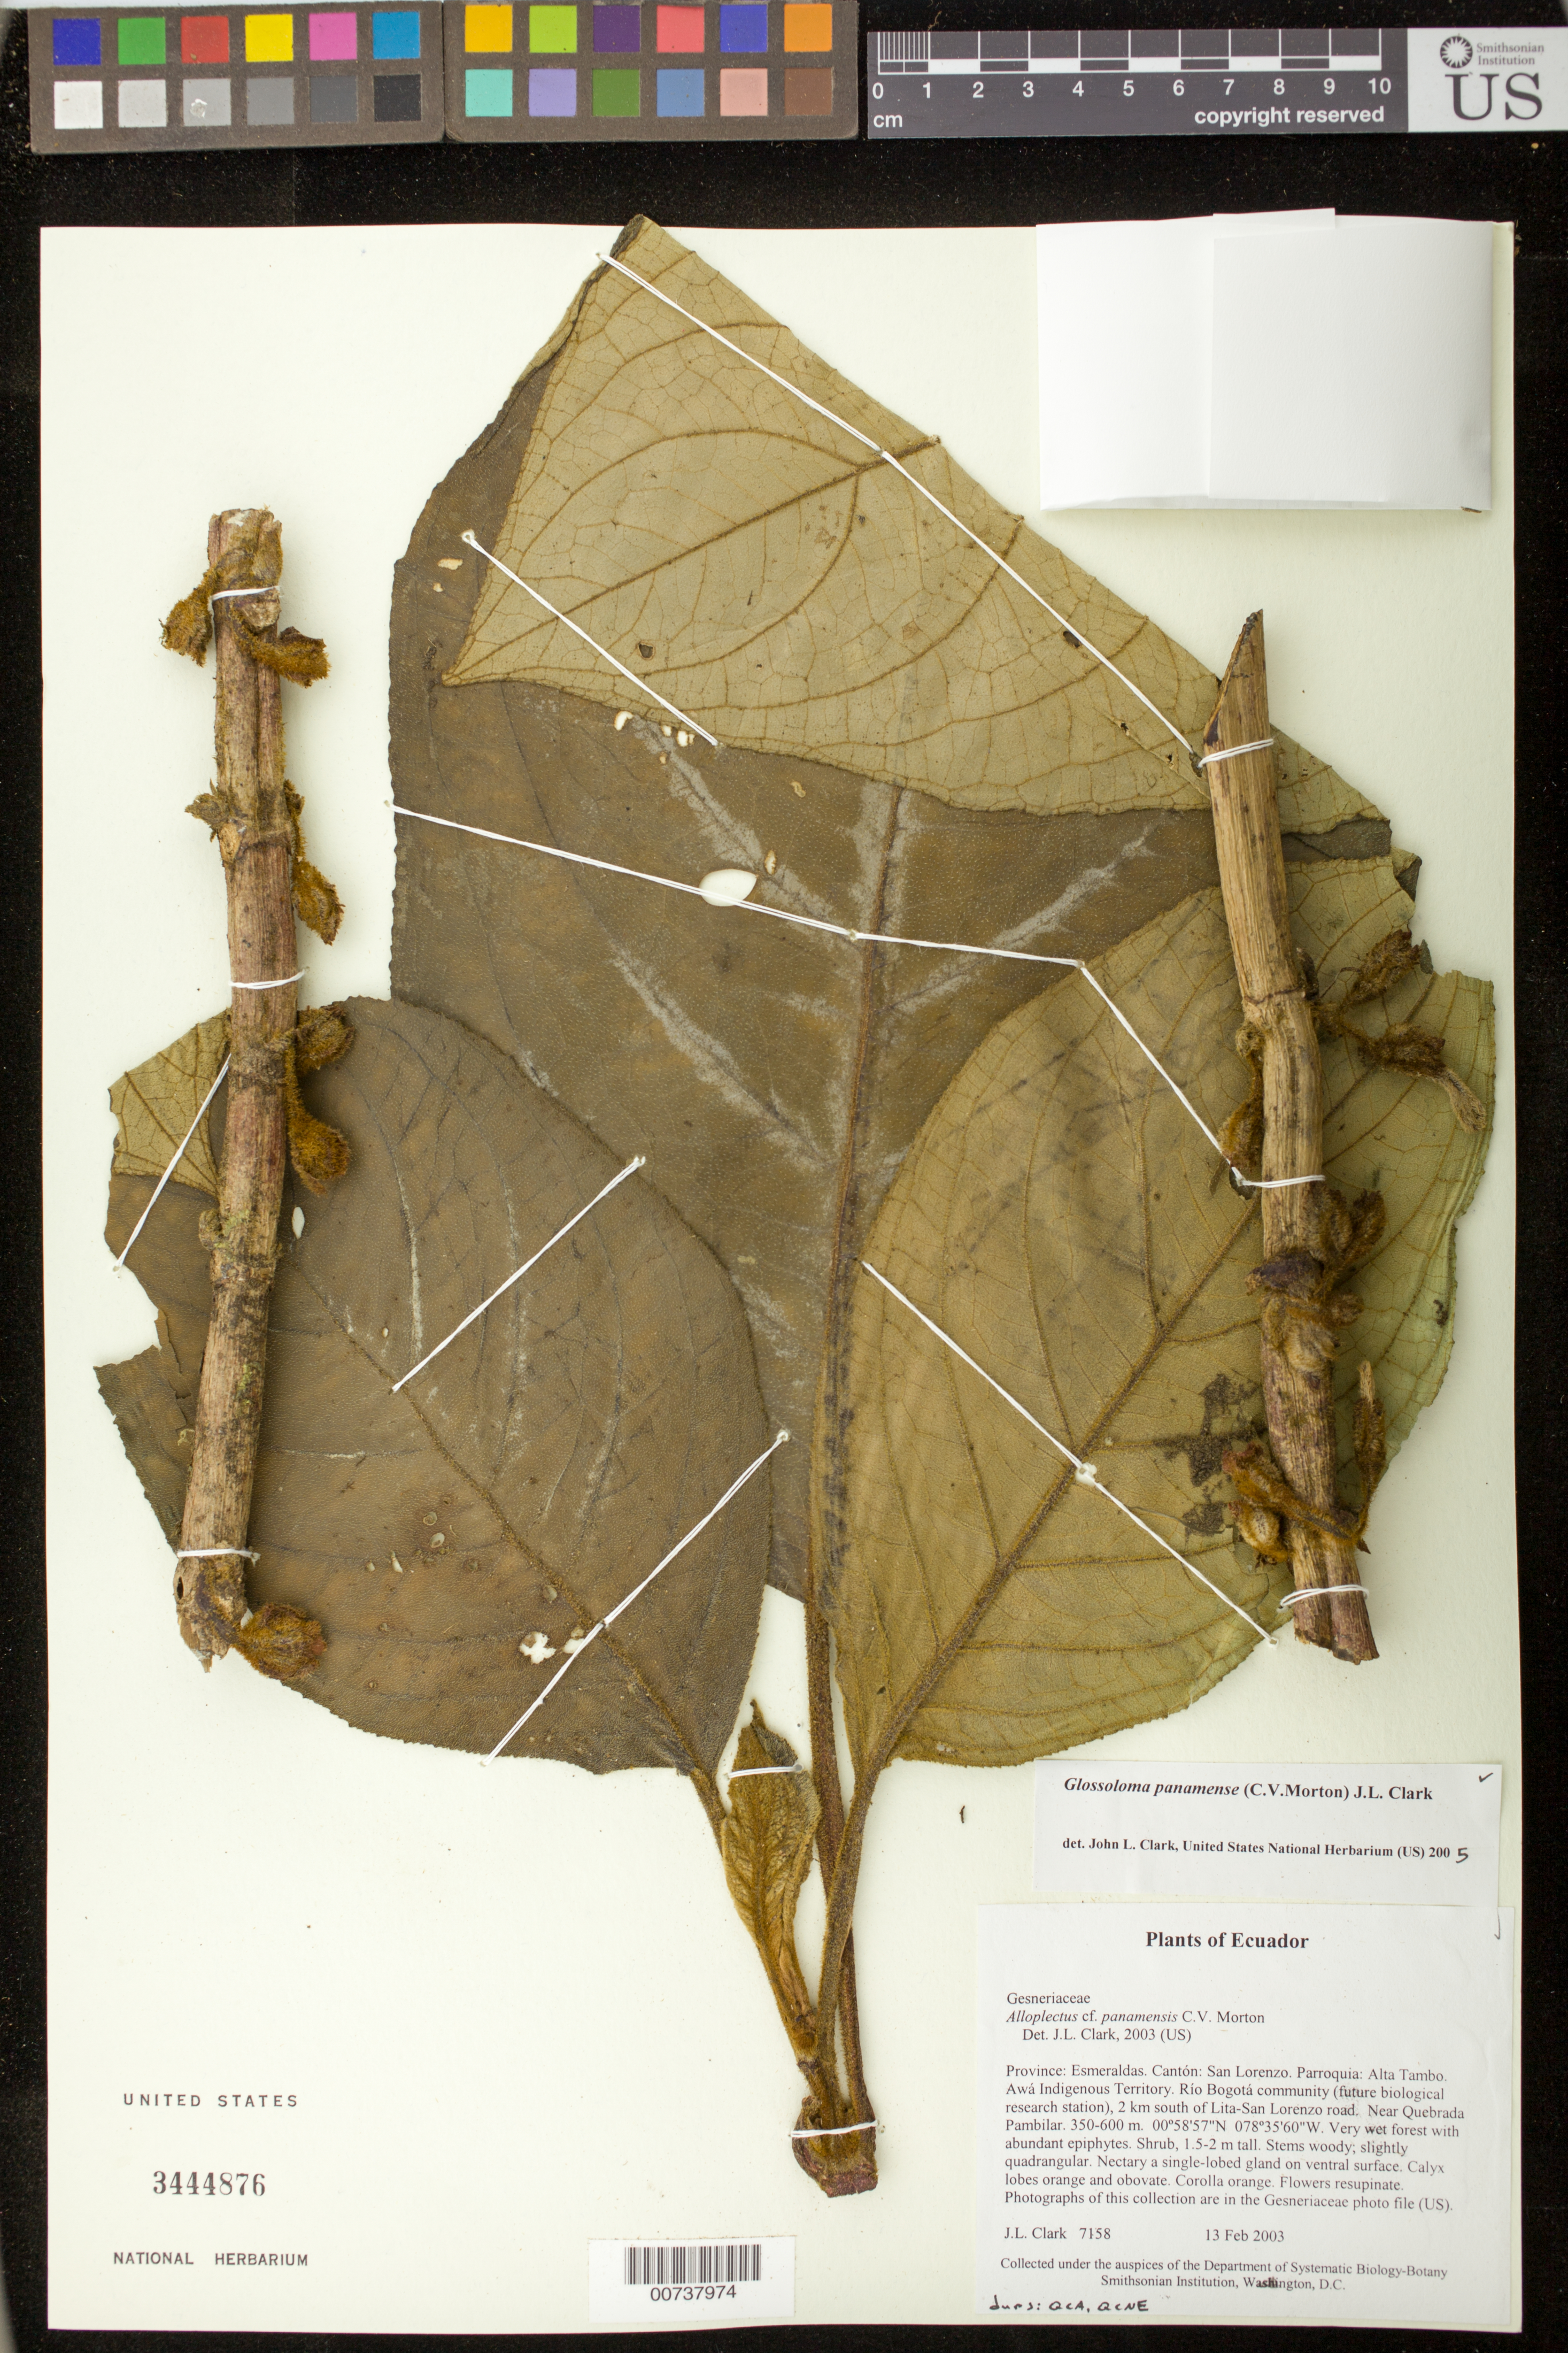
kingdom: Plantae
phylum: Tracheophyta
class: Magnoliopsida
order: Lamiales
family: Gesneriaceae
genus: Glossoloma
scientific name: Glossoloma harlequinoides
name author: J.L. Clark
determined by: Clark, J. L., (SEL), The Marie Selby Botanical Garden (UNITED STATES)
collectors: J. L. Clark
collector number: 7158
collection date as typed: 13 Feb 2003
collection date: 2003-02-13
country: Ecuador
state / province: Esmeraldas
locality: San Lorenzo. Parroquia: Alta Tambo. Awá Indigenous Territory. Río Bogotá community (future biological research station), 2 km south of Lita-San Lorenzo road. Near Quebrada Pambilar.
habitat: Very wet forest with abundant epiphytes.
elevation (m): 350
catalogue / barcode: US 3444876